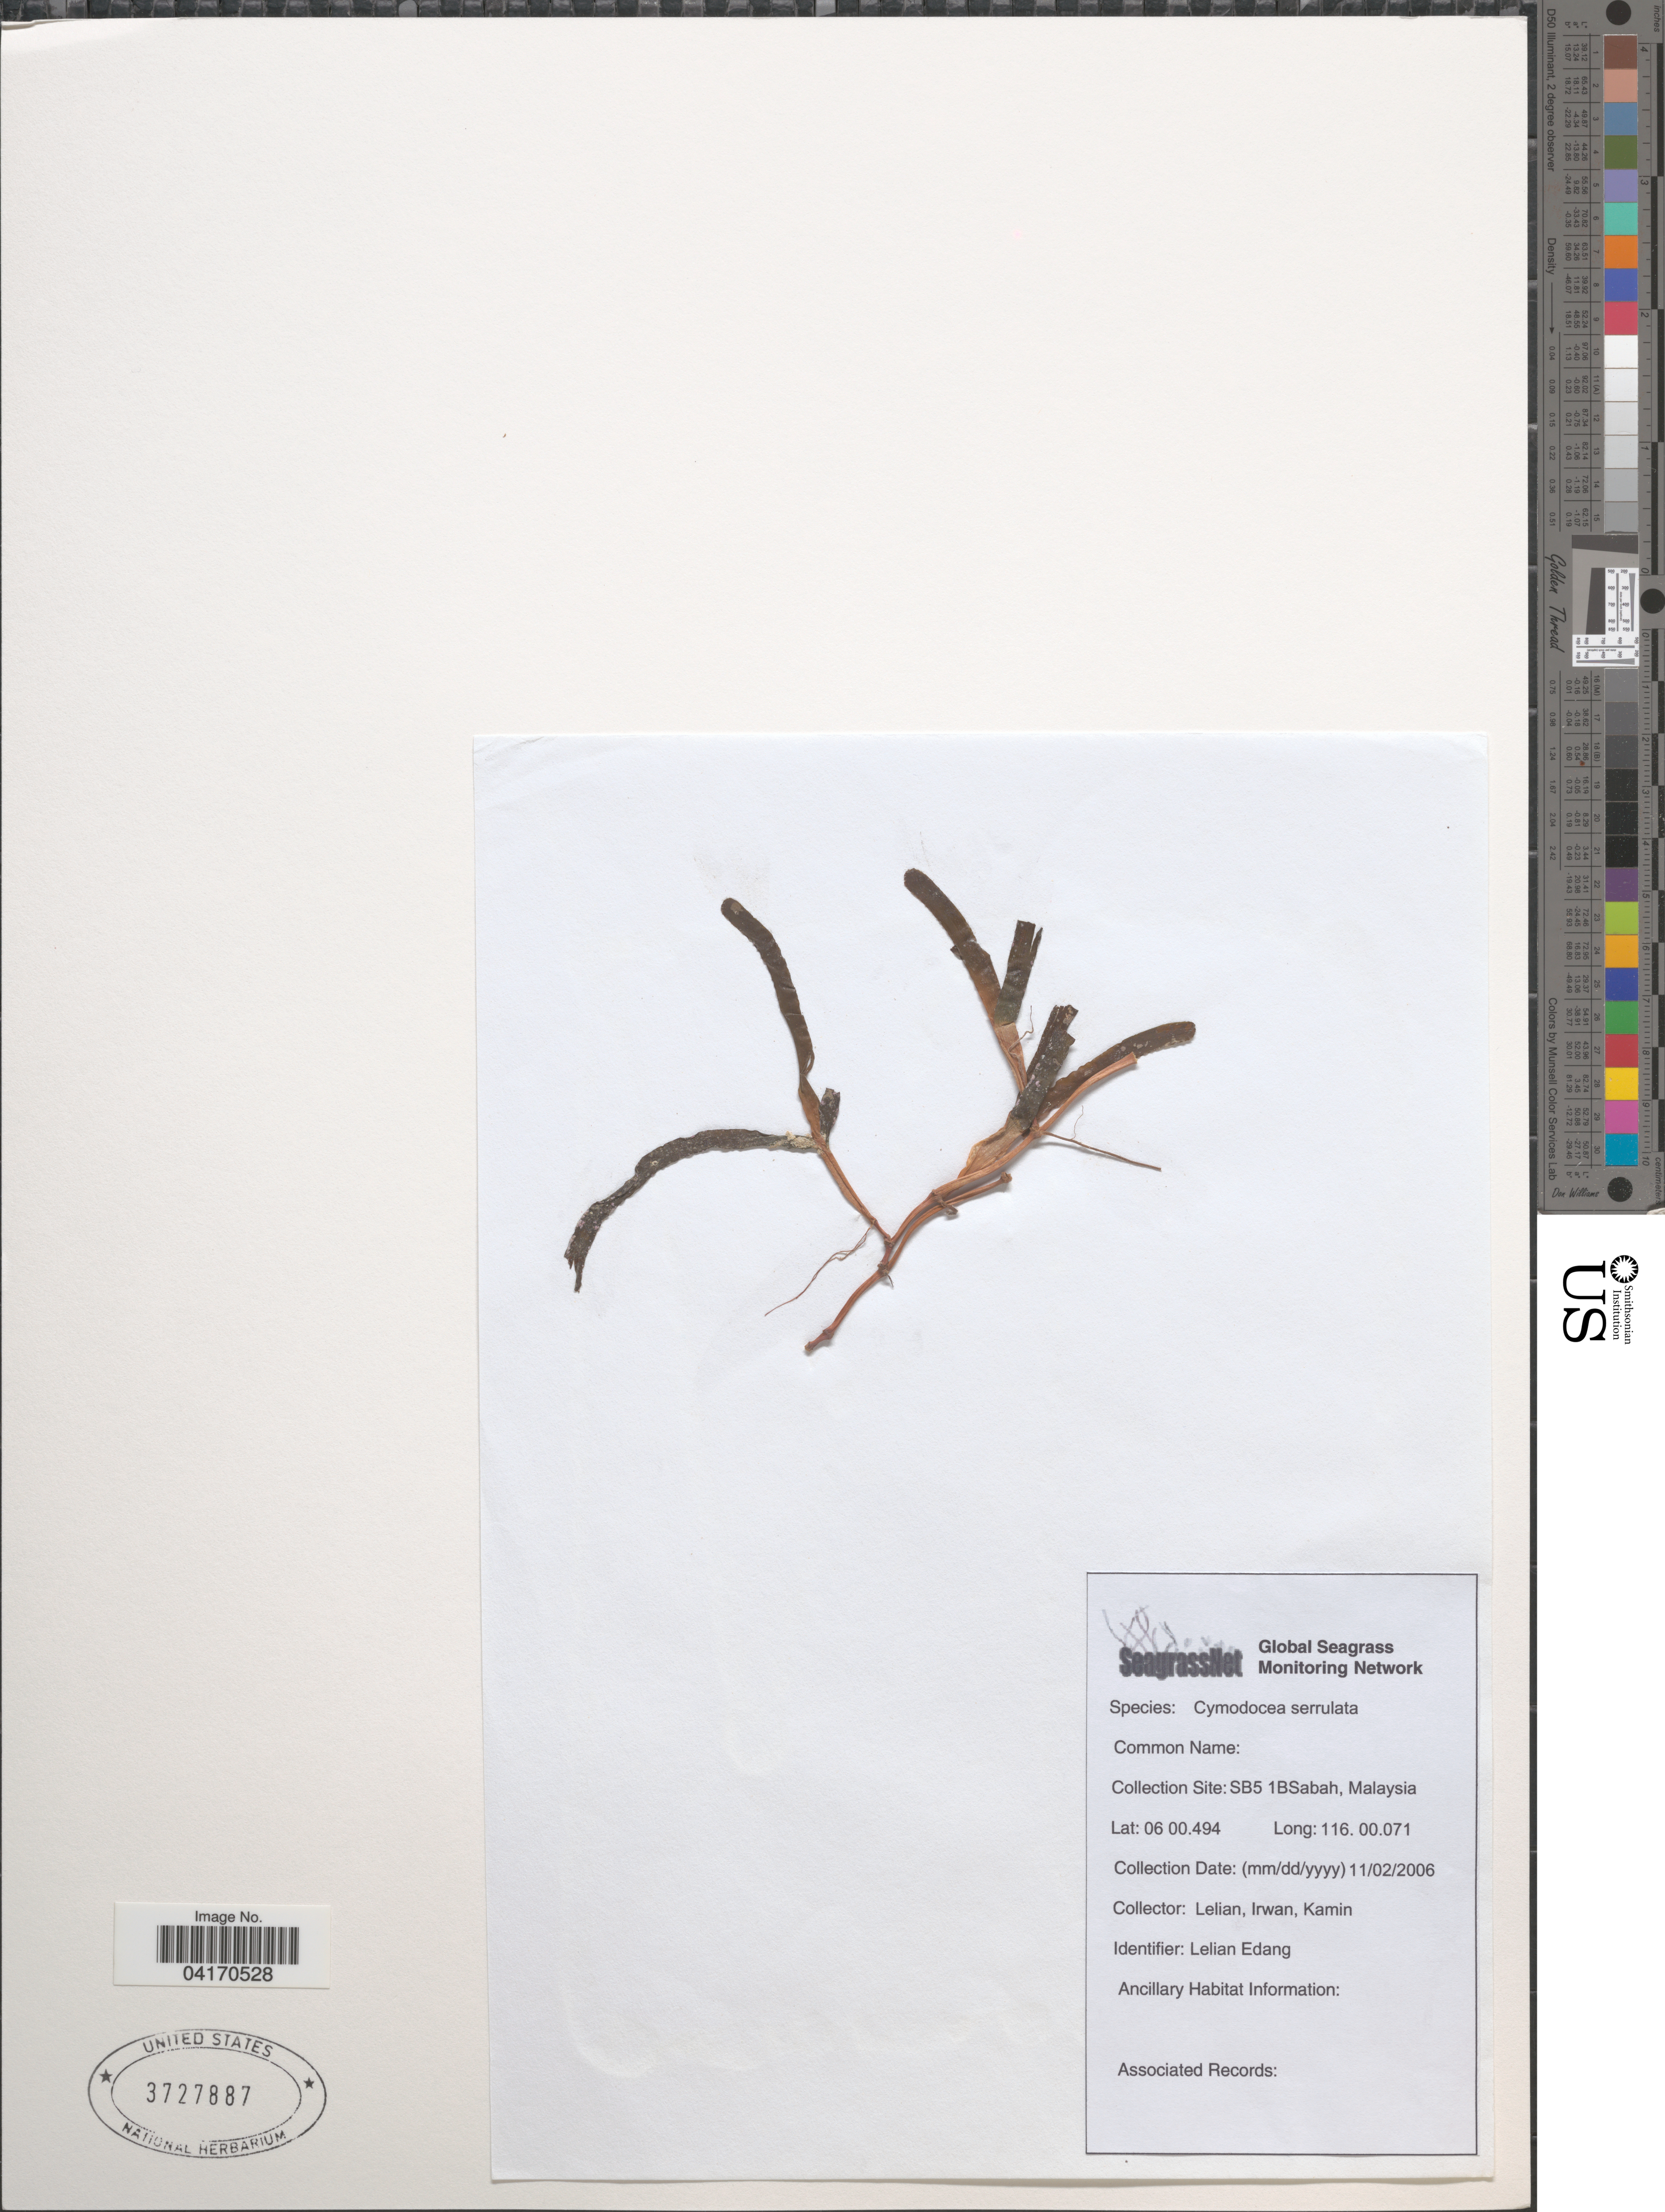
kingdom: Plantae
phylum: Tracheophyta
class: Liliopsida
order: Alismatales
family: Cymodoceaceae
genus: Cymodocea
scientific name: Cymodocea serrulata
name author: (R. Br.) Magnus & Ashers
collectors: Lelian, Irwan & Kamin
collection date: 2006-02-11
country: Malaysia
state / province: Sabah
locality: Collection Site: SB5 1B.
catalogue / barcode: US 3727887